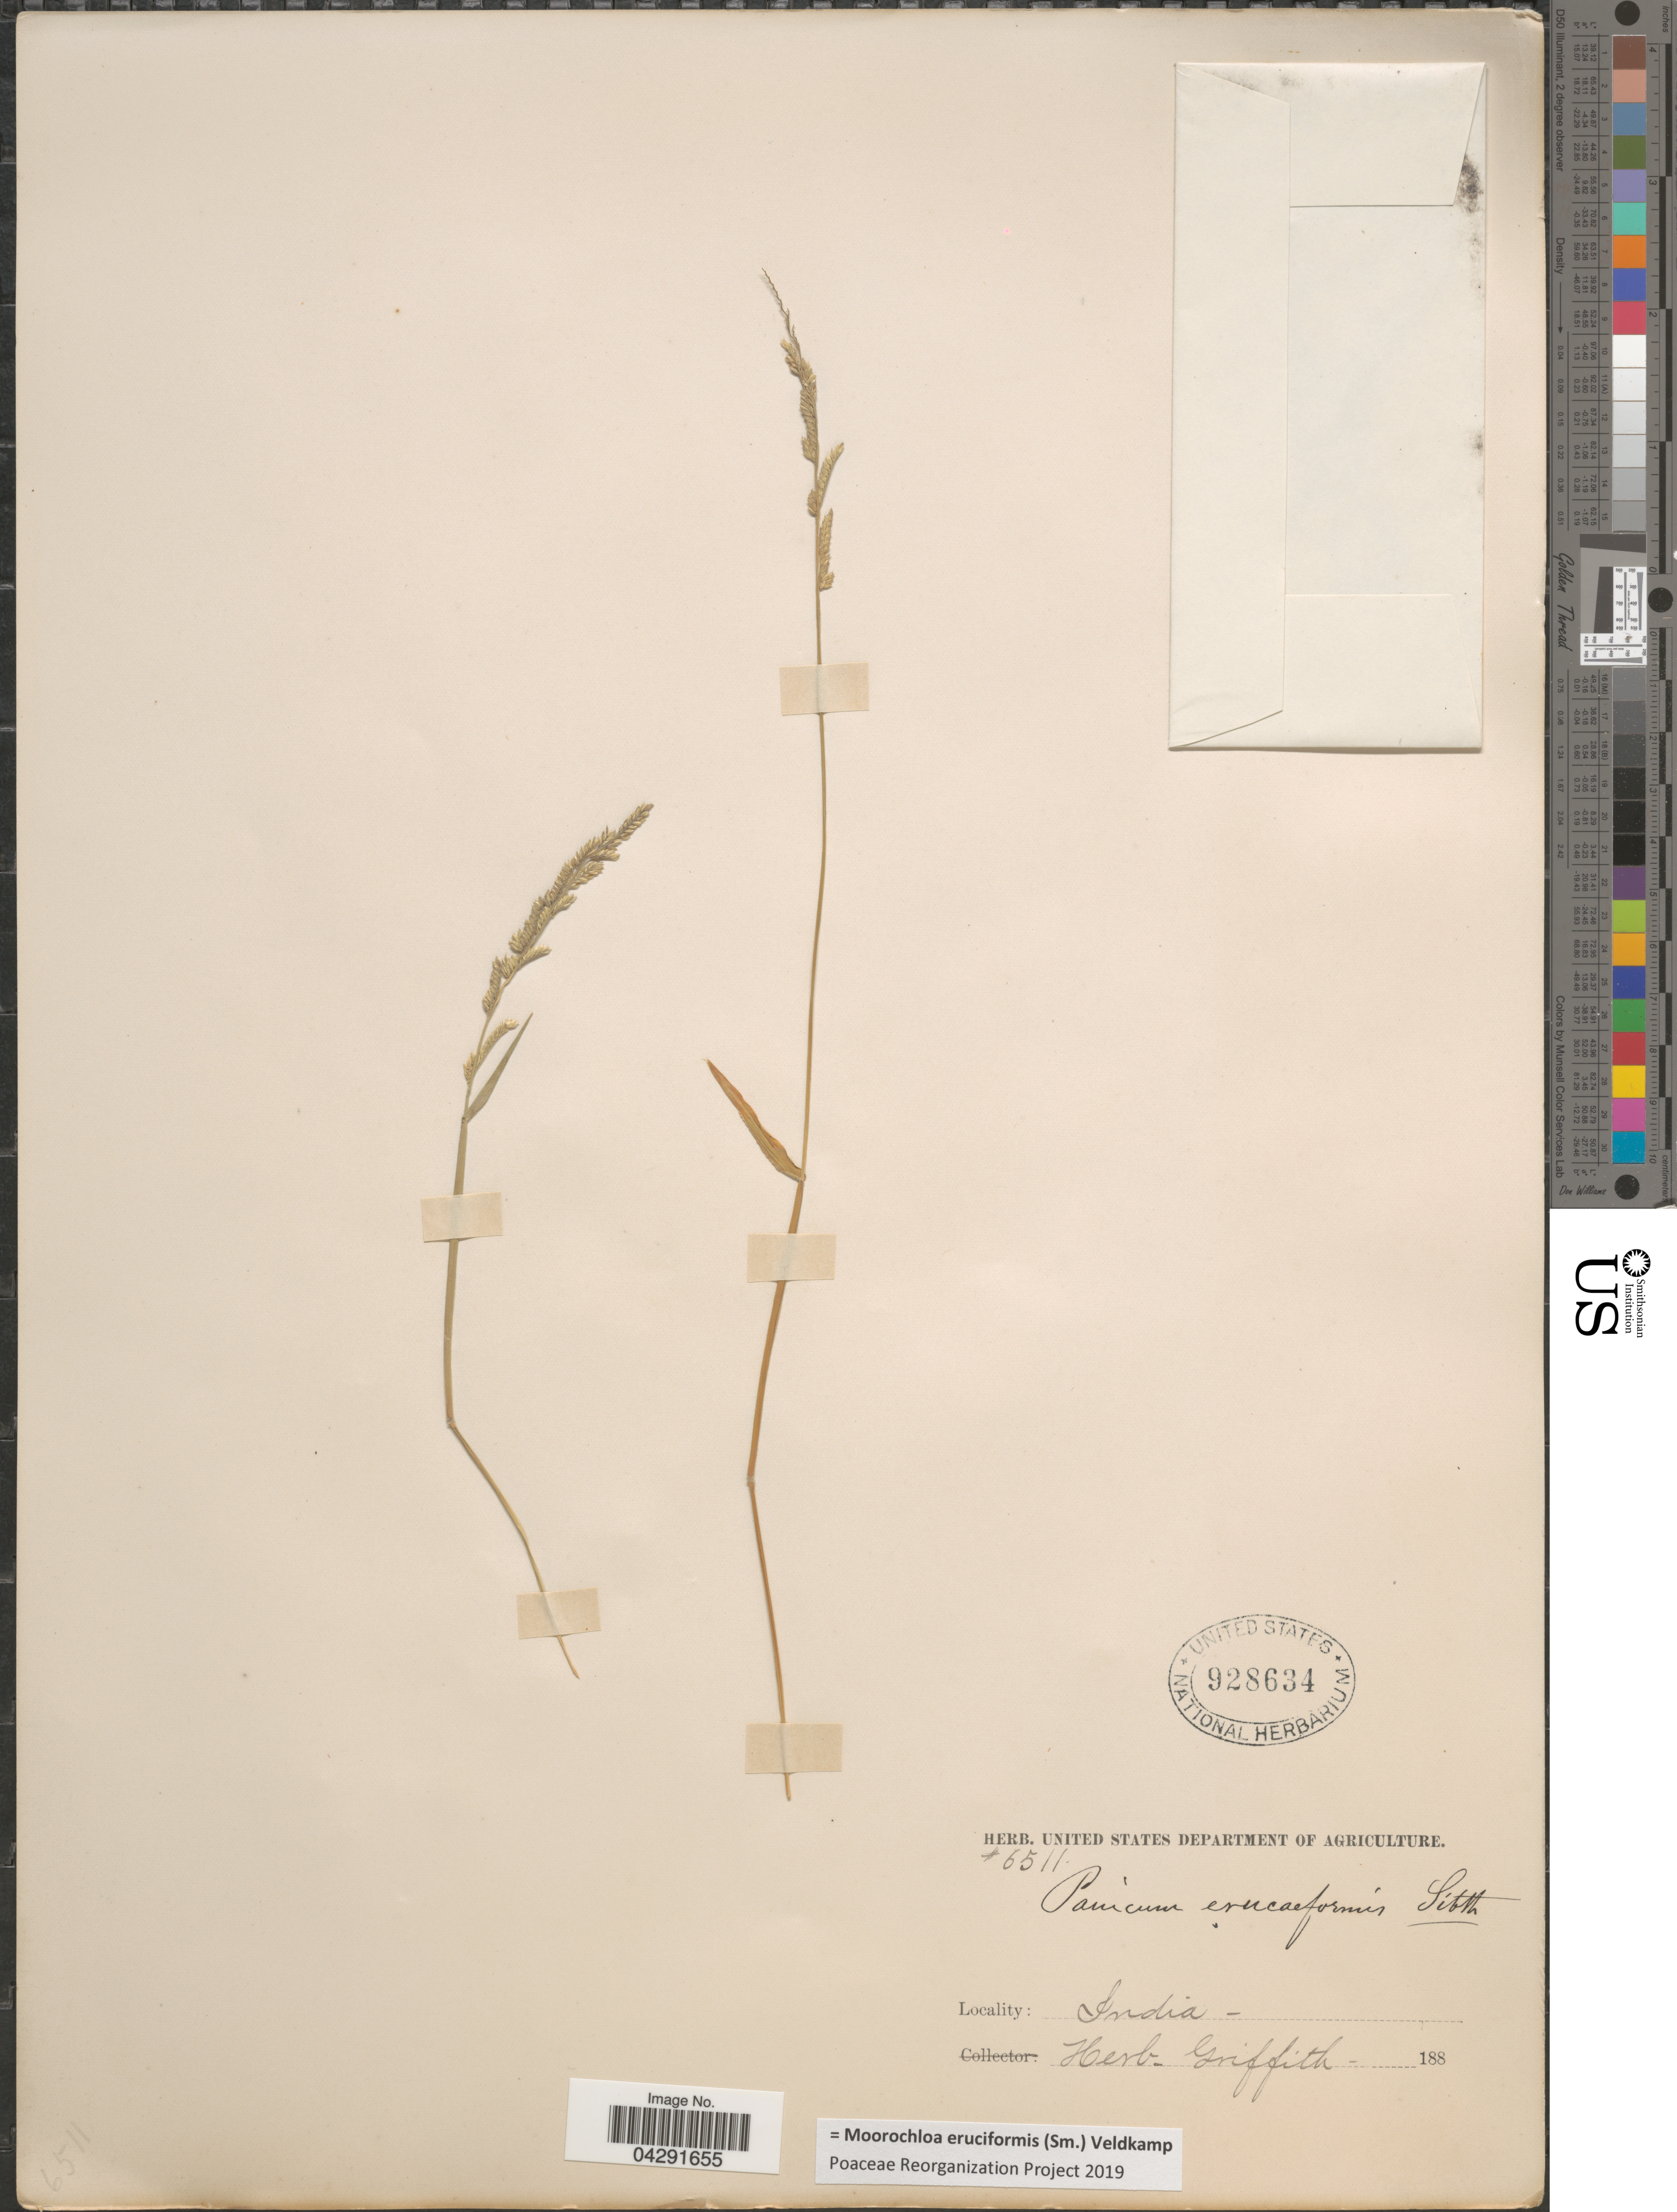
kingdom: Plantae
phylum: Tracheophyta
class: Liliopsida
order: Poales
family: Poaceae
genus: Moorochloa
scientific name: Moorochloa eruciformis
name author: (Sm.) Veldkamp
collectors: ex herb. Griffith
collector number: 6511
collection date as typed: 188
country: India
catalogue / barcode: US 928634